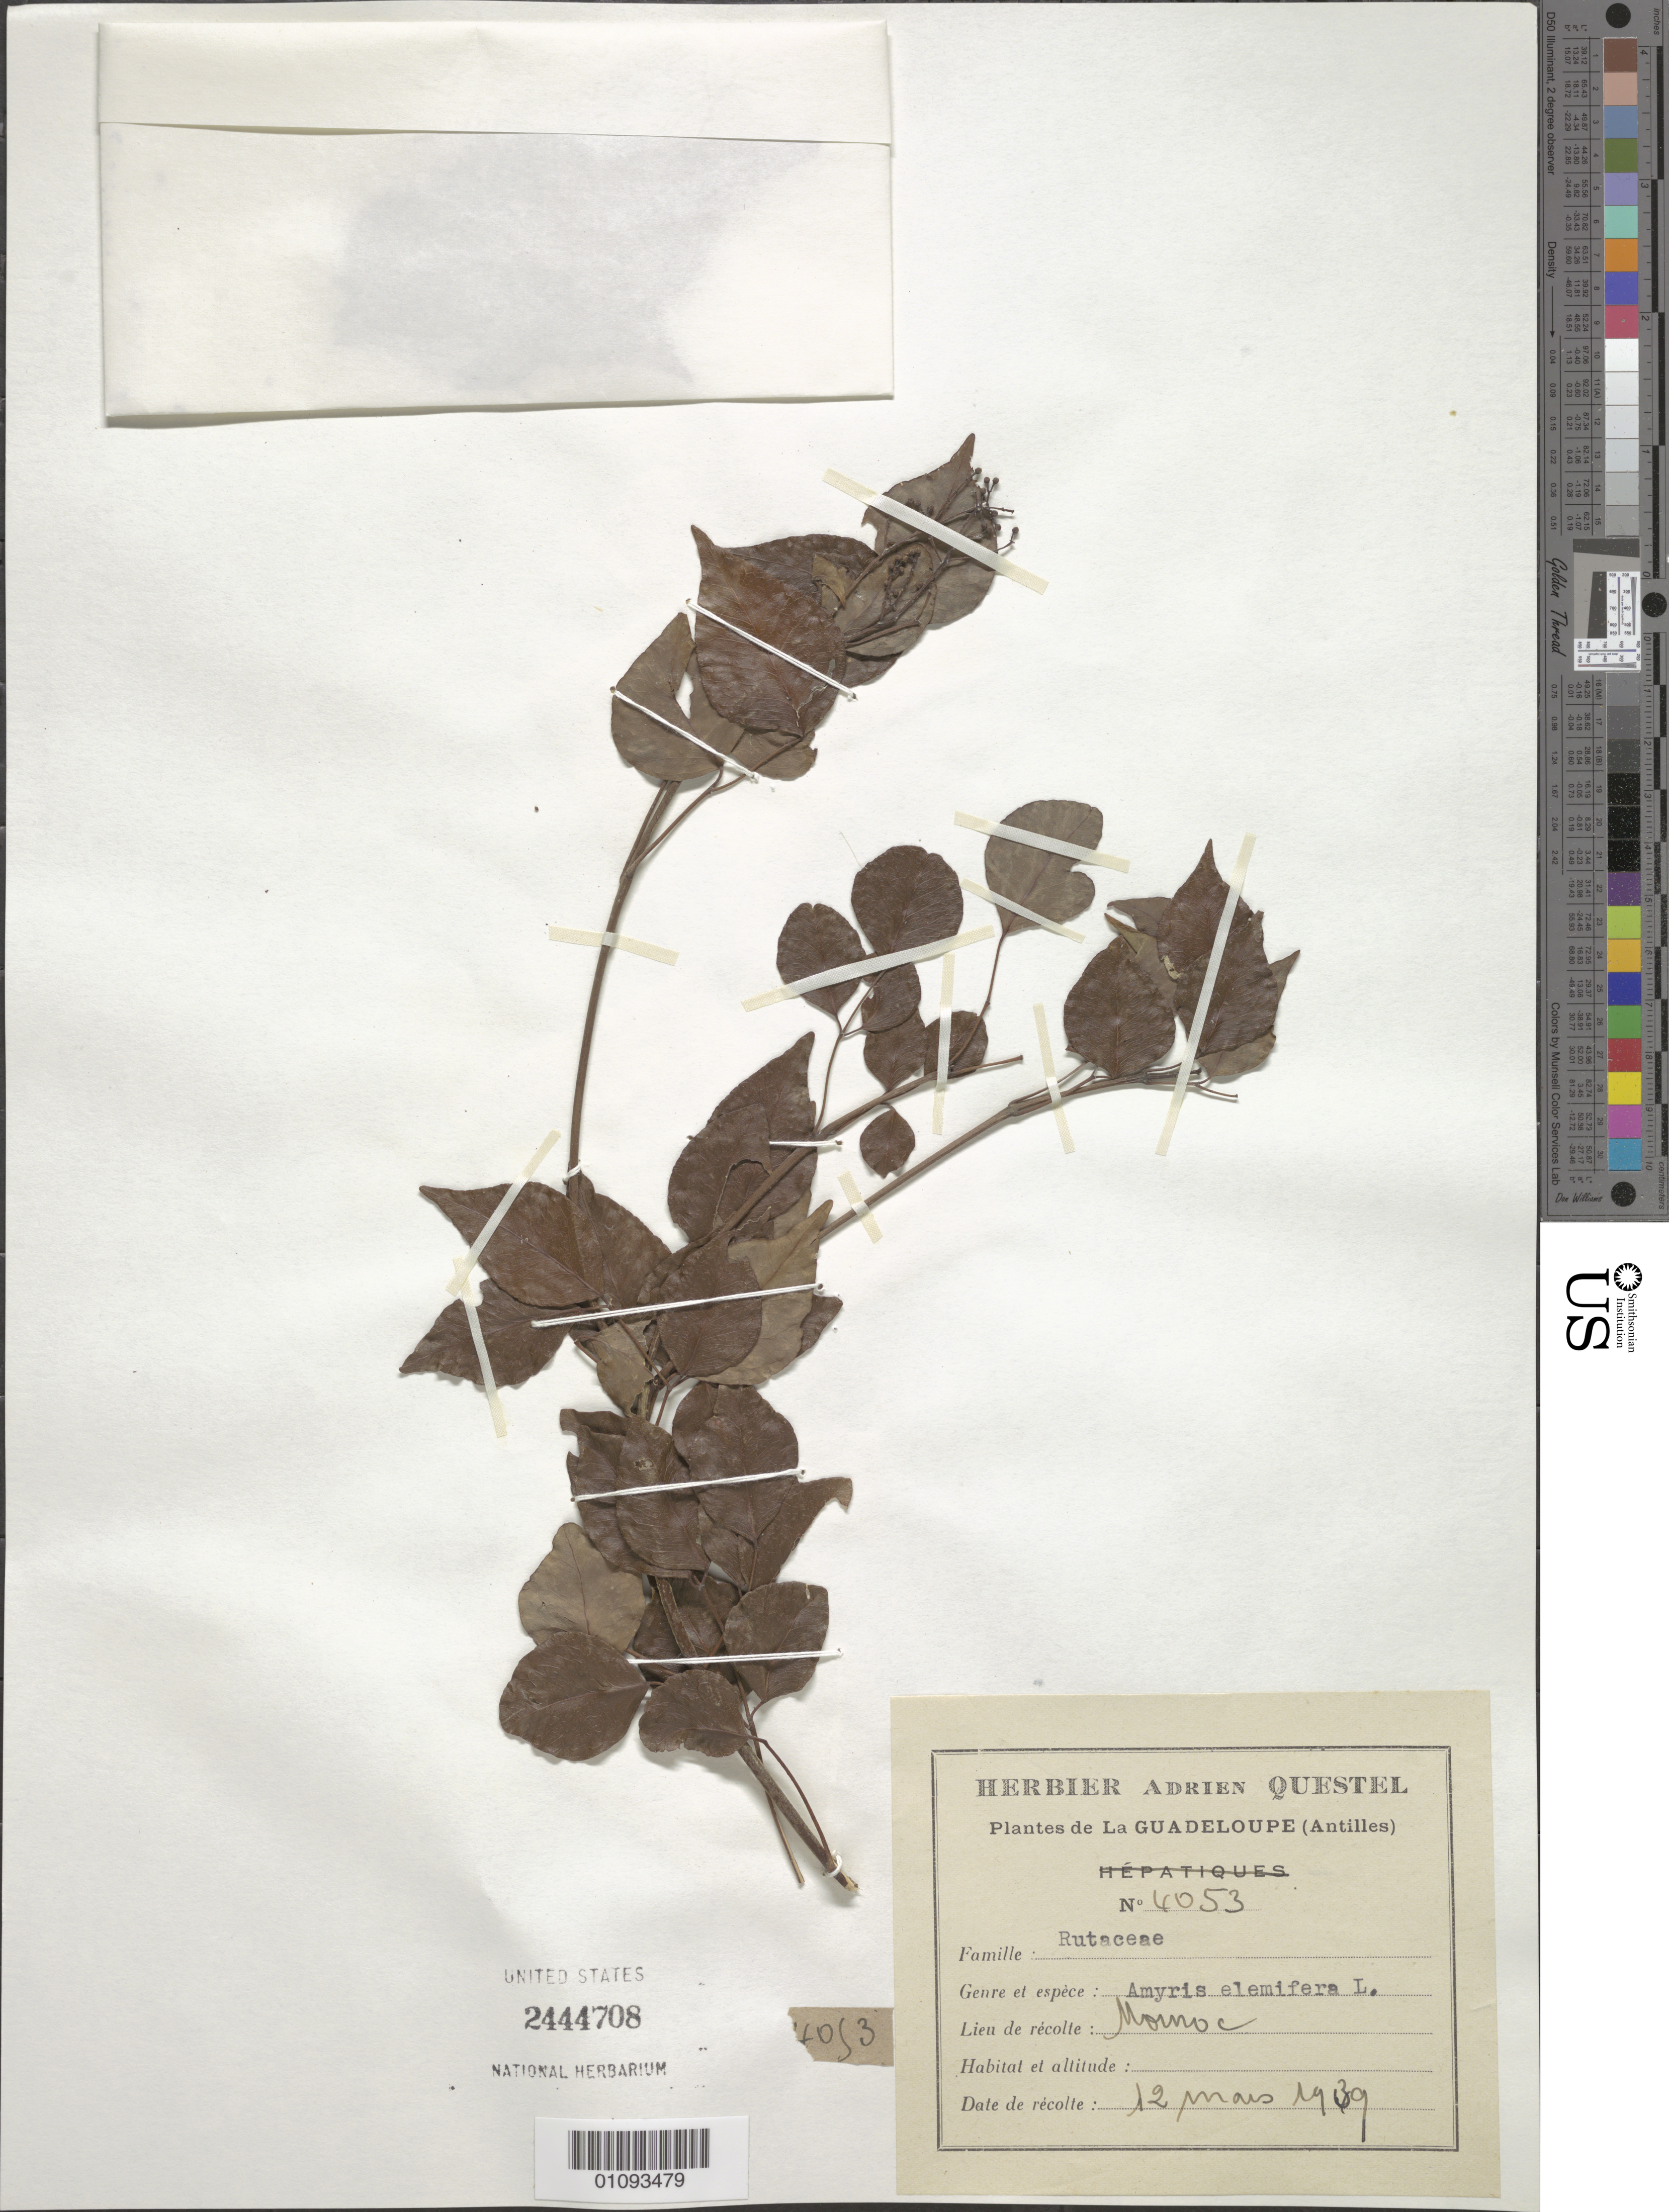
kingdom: Plantae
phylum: Tracheophyta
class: Magnoliopsida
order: Sapindales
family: Rutaceae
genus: Amyris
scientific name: Amyris elemifera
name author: L.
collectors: A. Questel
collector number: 4053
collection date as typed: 12 Mar 1939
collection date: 1939-03-12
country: Guadeloupe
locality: Mounoc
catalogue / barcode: US 2444708